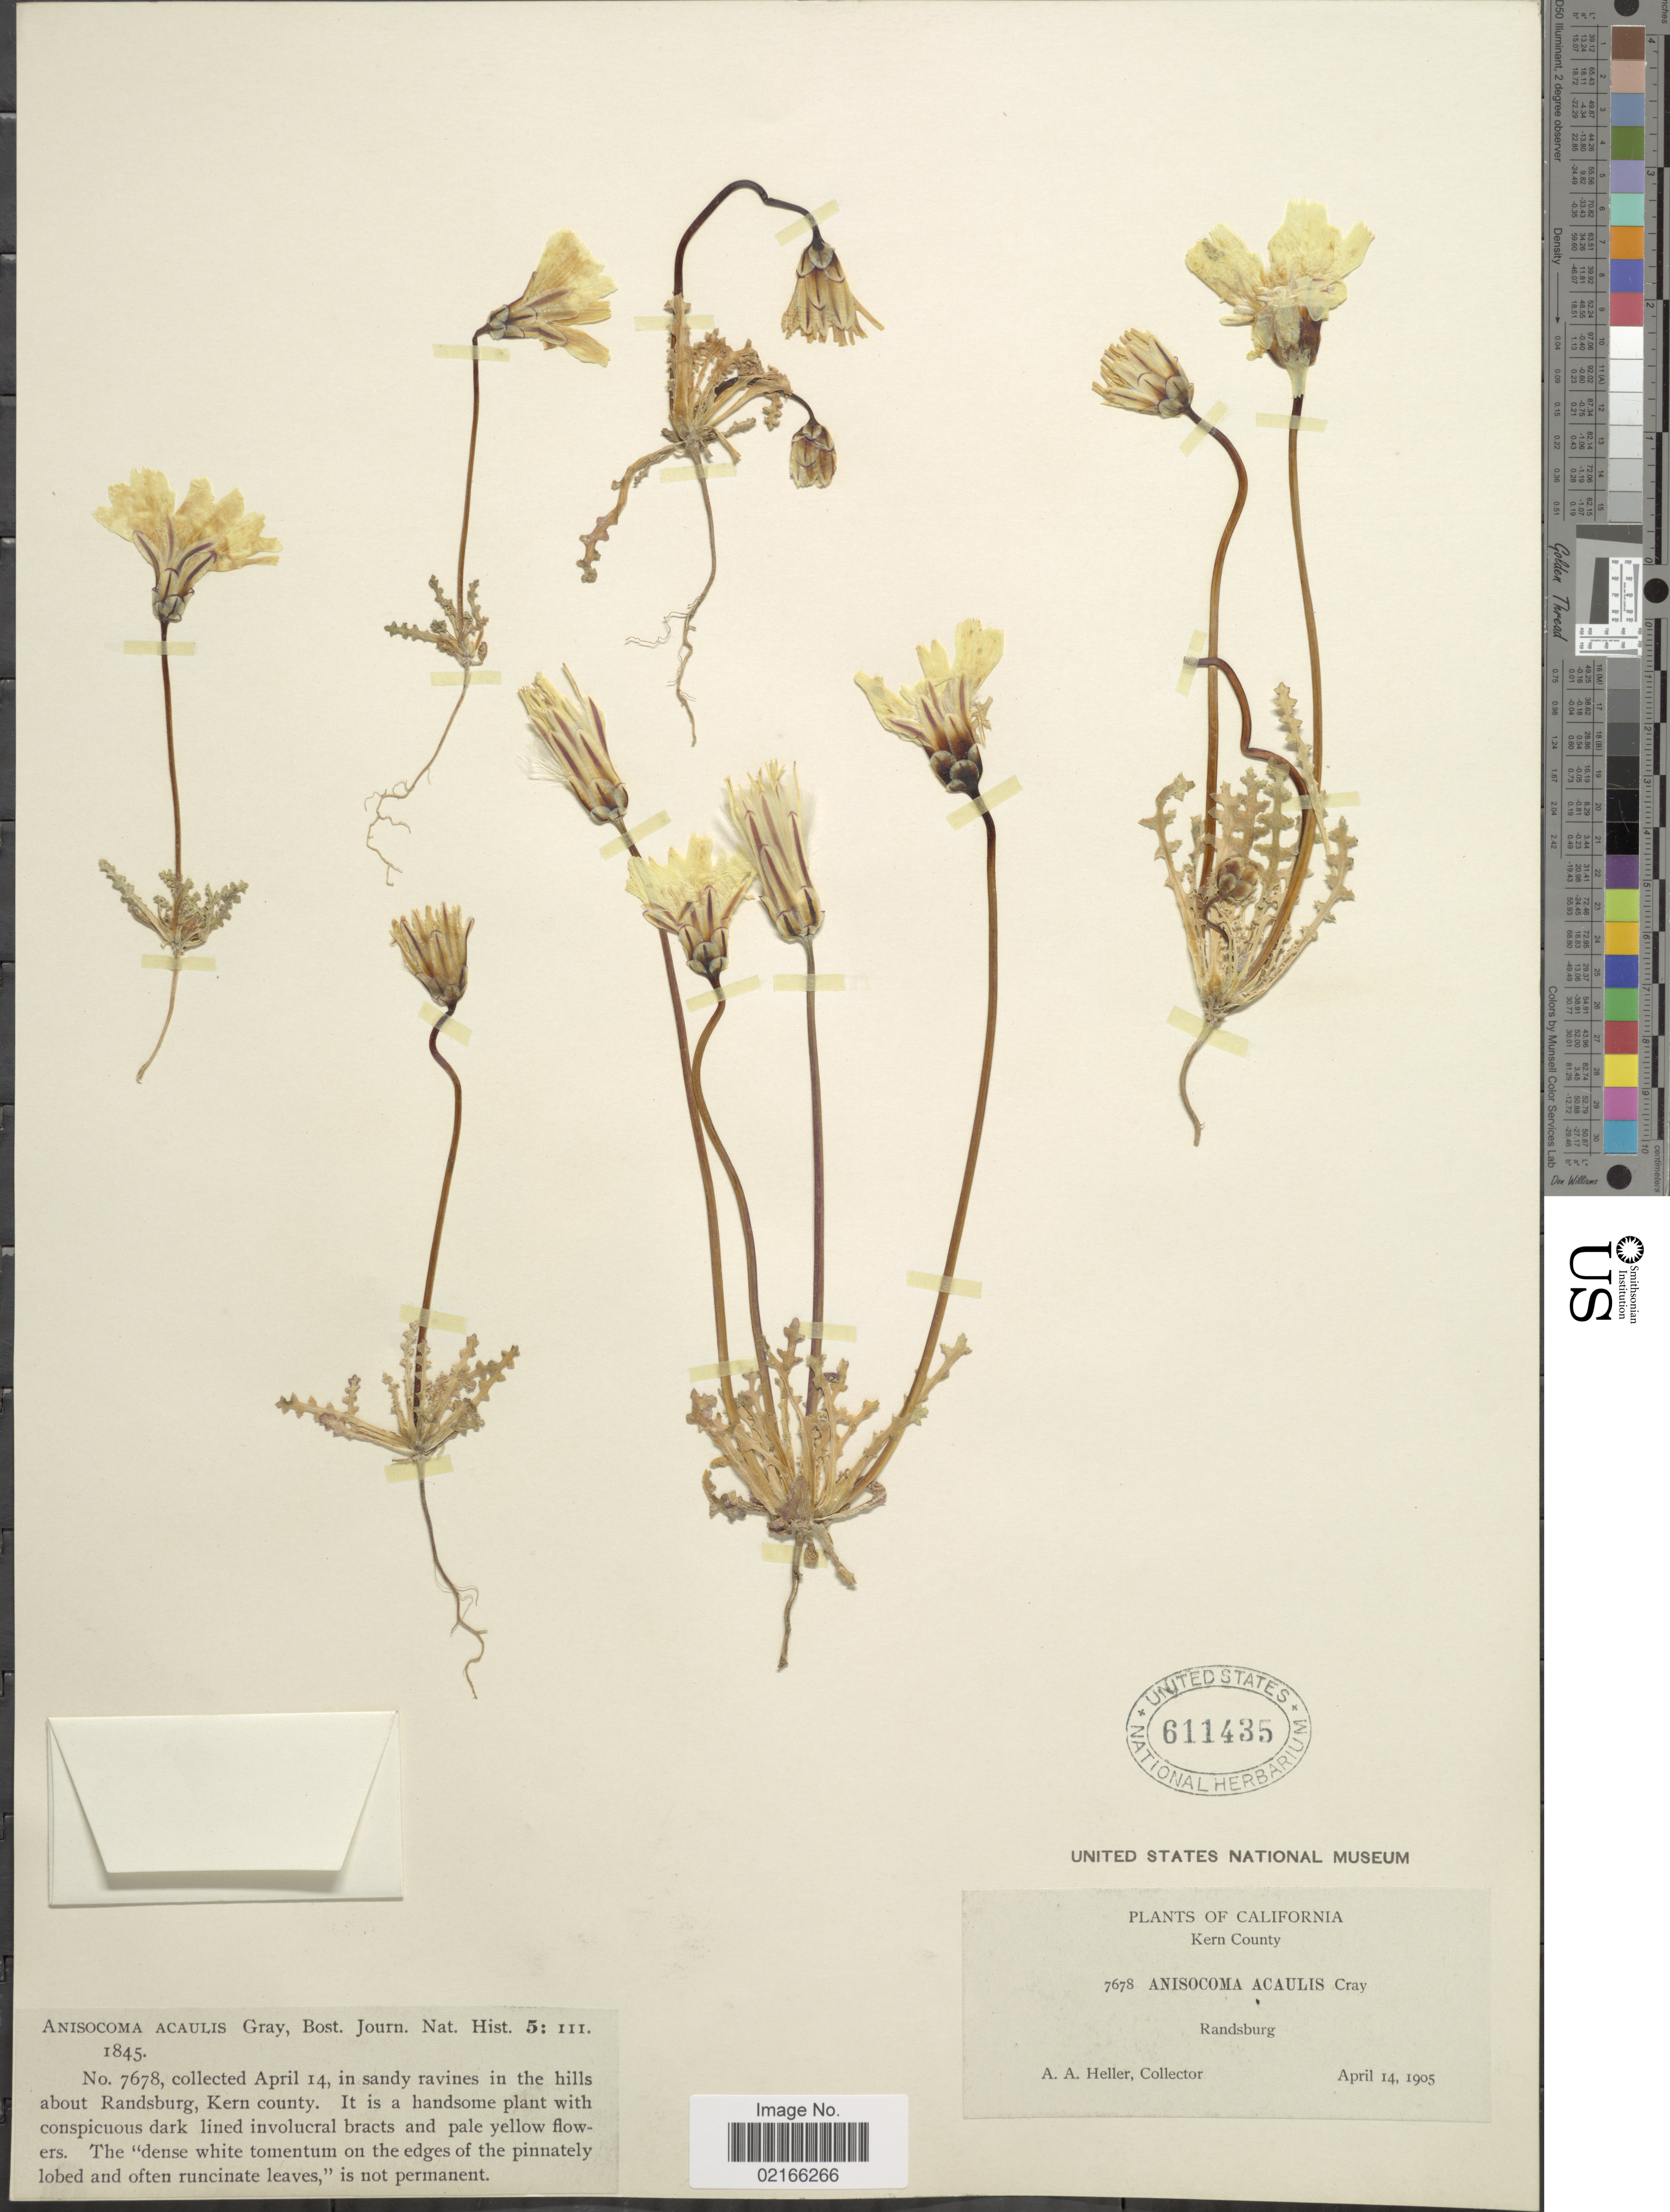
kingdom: Plantae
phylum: Tracheophyta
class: Magnoliopsida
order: Asterales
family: Asteraceae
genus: Anisocoma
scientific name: Anisocoma acaulis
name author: Torr. & A. Gray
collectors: A. A. Heller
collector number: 7678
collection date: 1905-04-14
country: United States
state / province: California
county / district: Kern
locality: Kern County. Randsburg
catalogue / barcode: US 611435